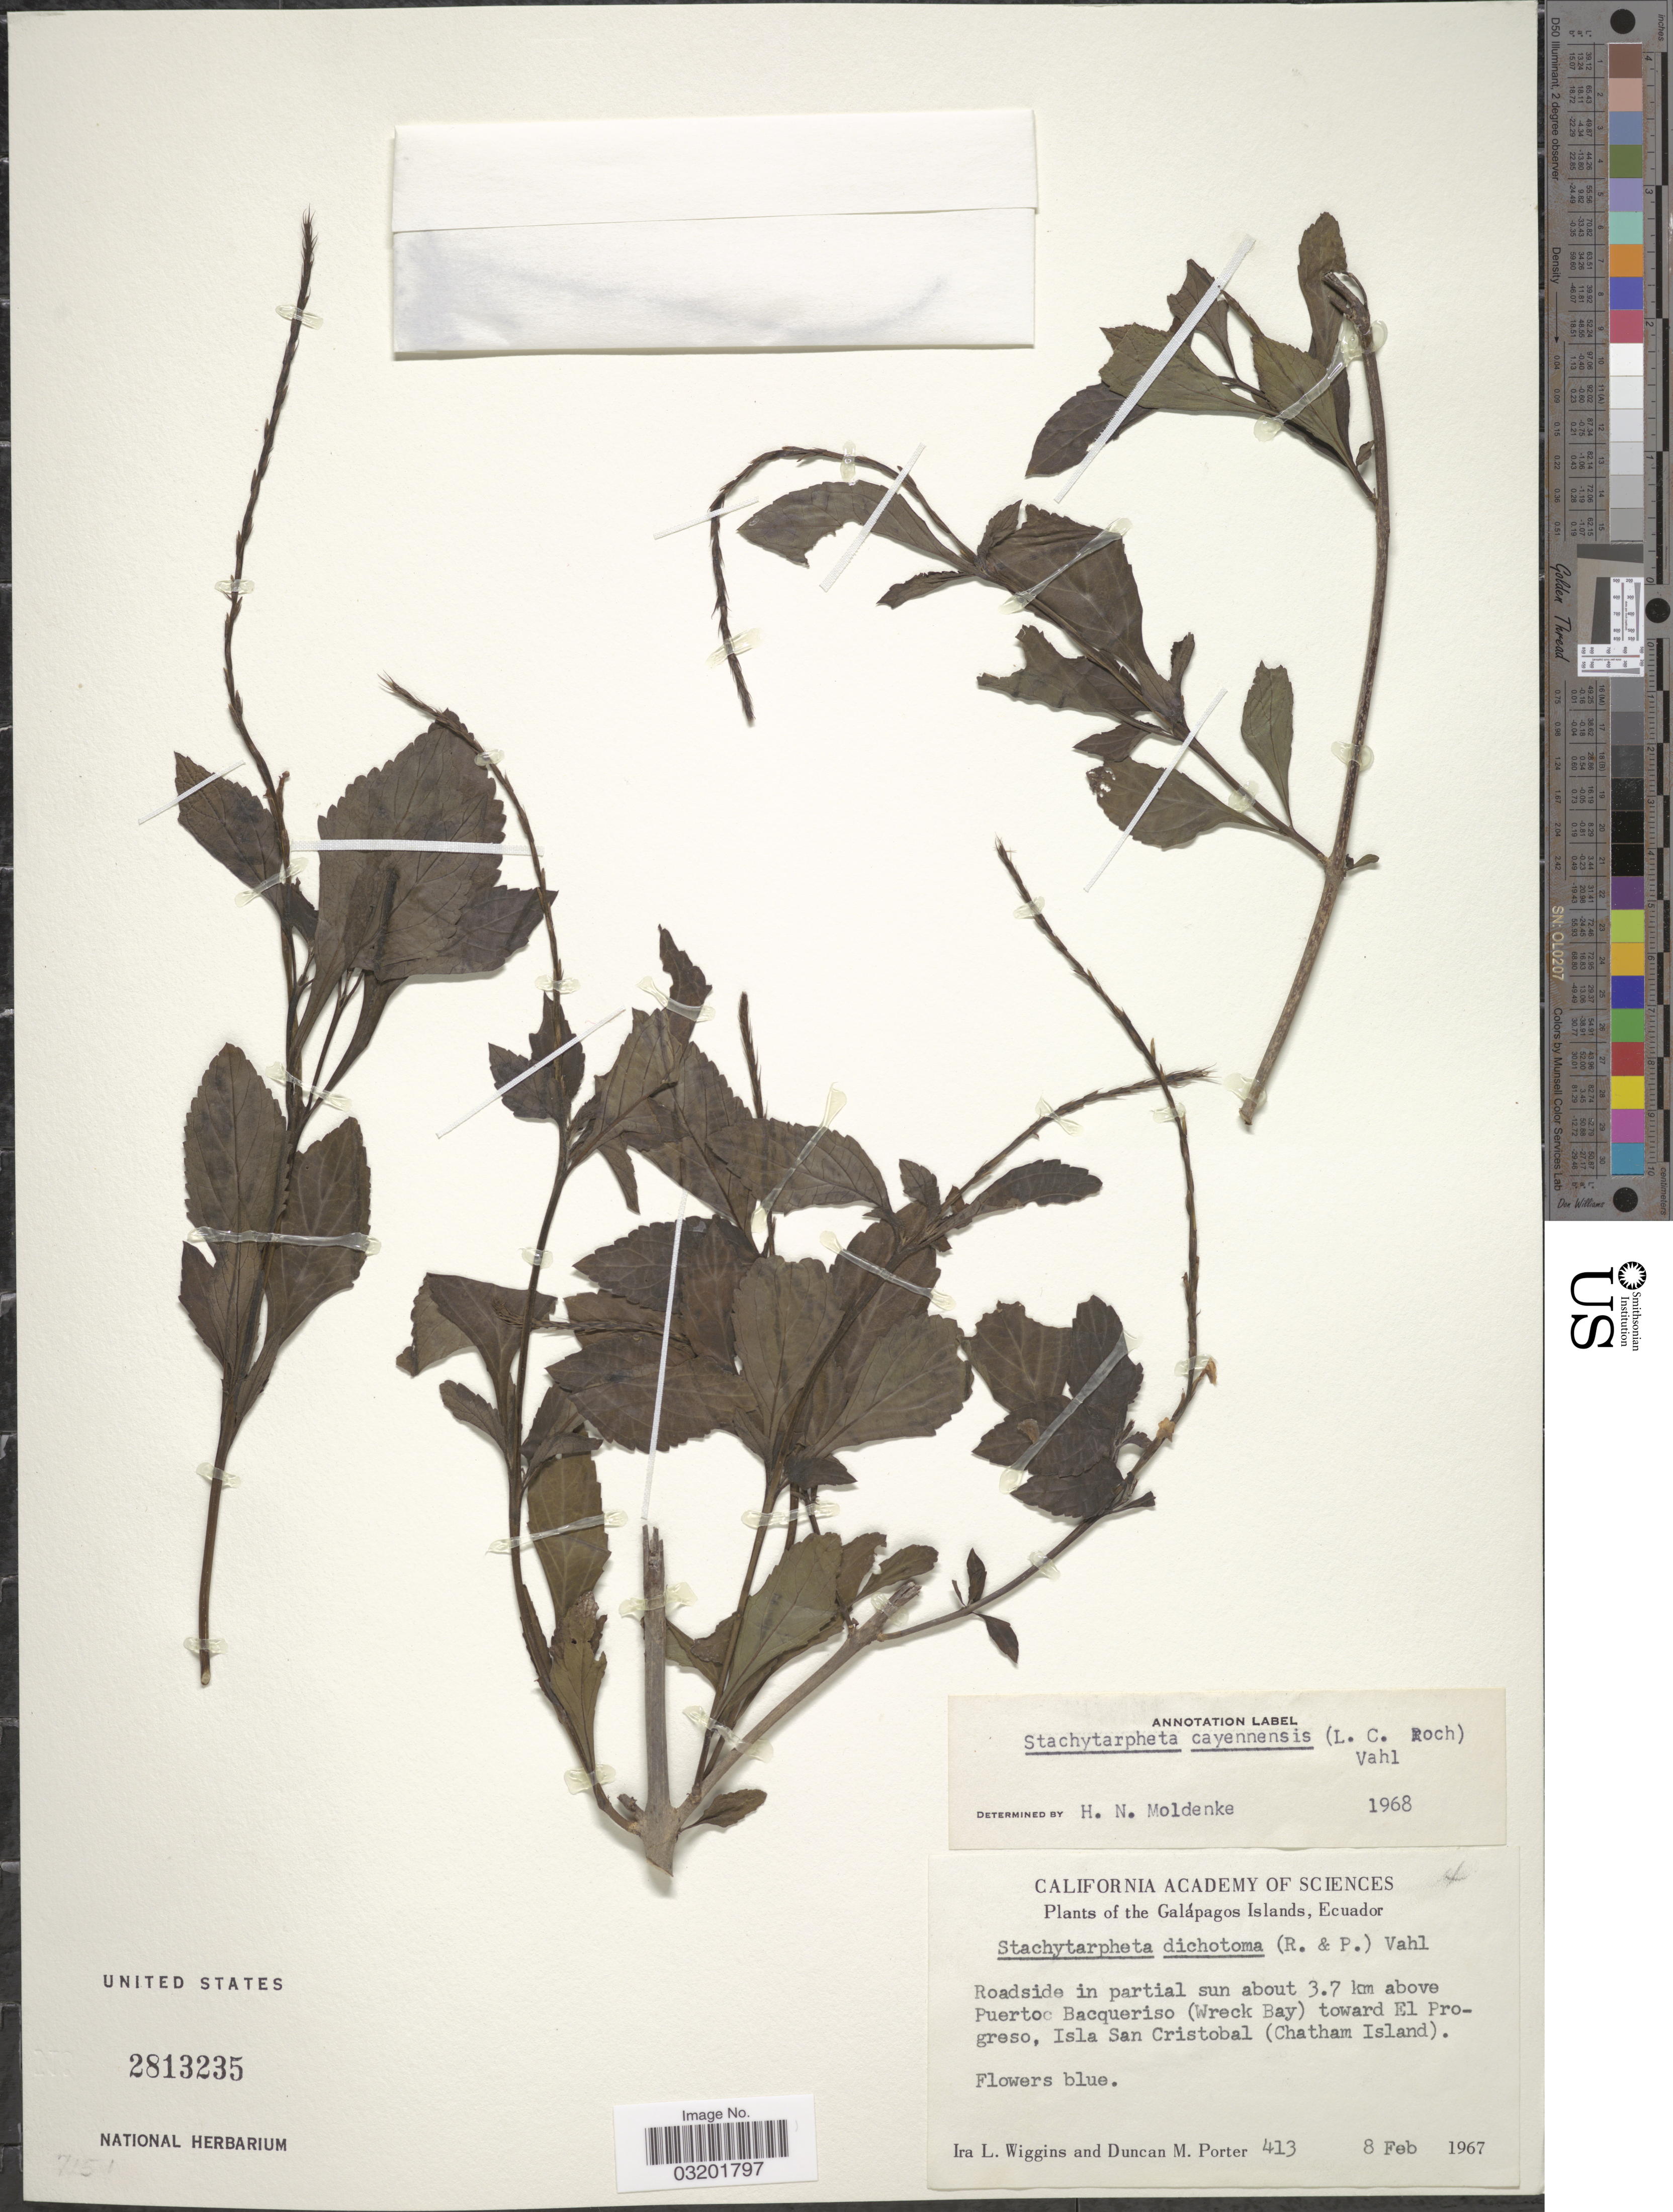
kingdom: Plantae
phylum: Tracheophyta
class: Magnoliopsida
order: Lamiales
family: Verbenaceae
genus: Stachytarpheta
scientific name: Stachytarpheta cayennensis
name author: (Rich.) Vahl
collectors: I. L. Wiggins & D. M. Porter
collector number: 413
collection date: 1967-02-08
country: Ecuador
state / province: Colón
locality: Galápagos Island. Roadside in partial sun about 3.7 km above Puertoc Bacqueriso (Wreck Bay) toward El Progreso. Isla San Cristobal (Chatham Island).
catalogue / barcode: US 2813235